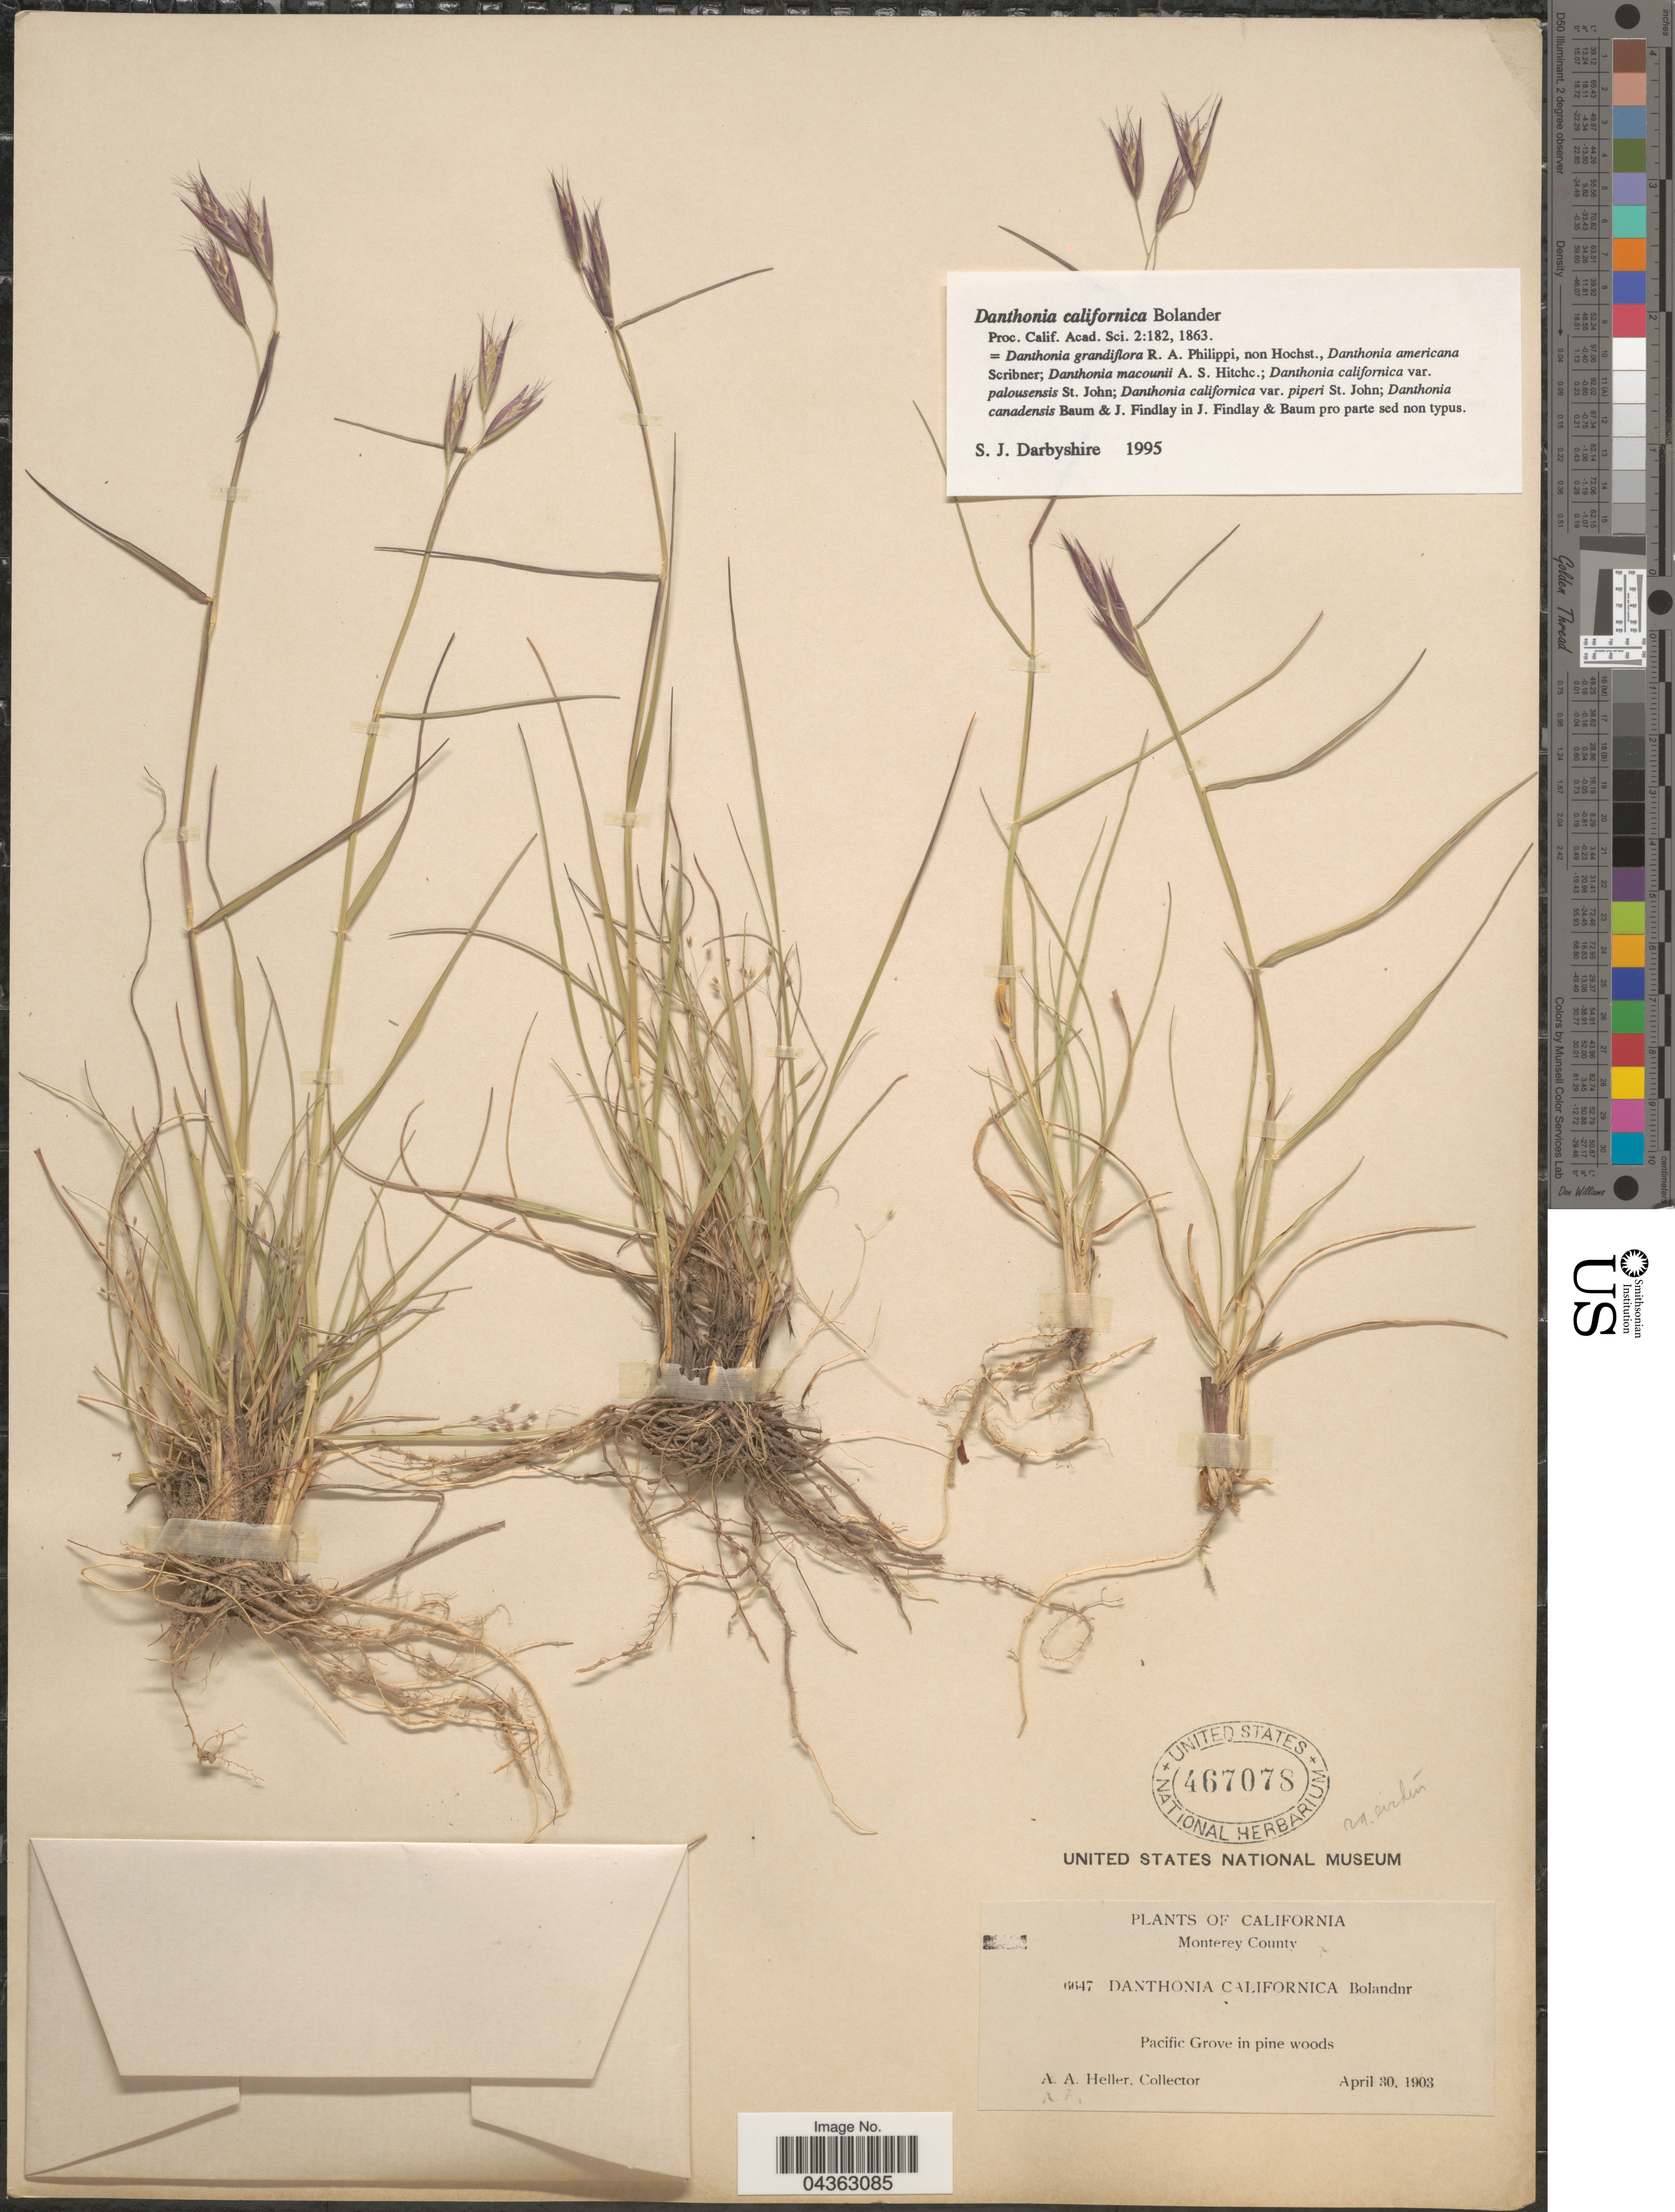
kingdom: Plantae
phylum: Tracheophyta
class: Liliopsida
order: Poales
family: Poaceae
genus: Danthonia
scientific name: Danthonia californica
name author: Bol.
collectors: A. A. Heller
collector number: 6647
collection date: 1903-04-30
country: United States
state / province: California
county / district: Monterey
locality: Monterey County. Pacific Grove in pine woods.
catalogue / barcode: US 467078